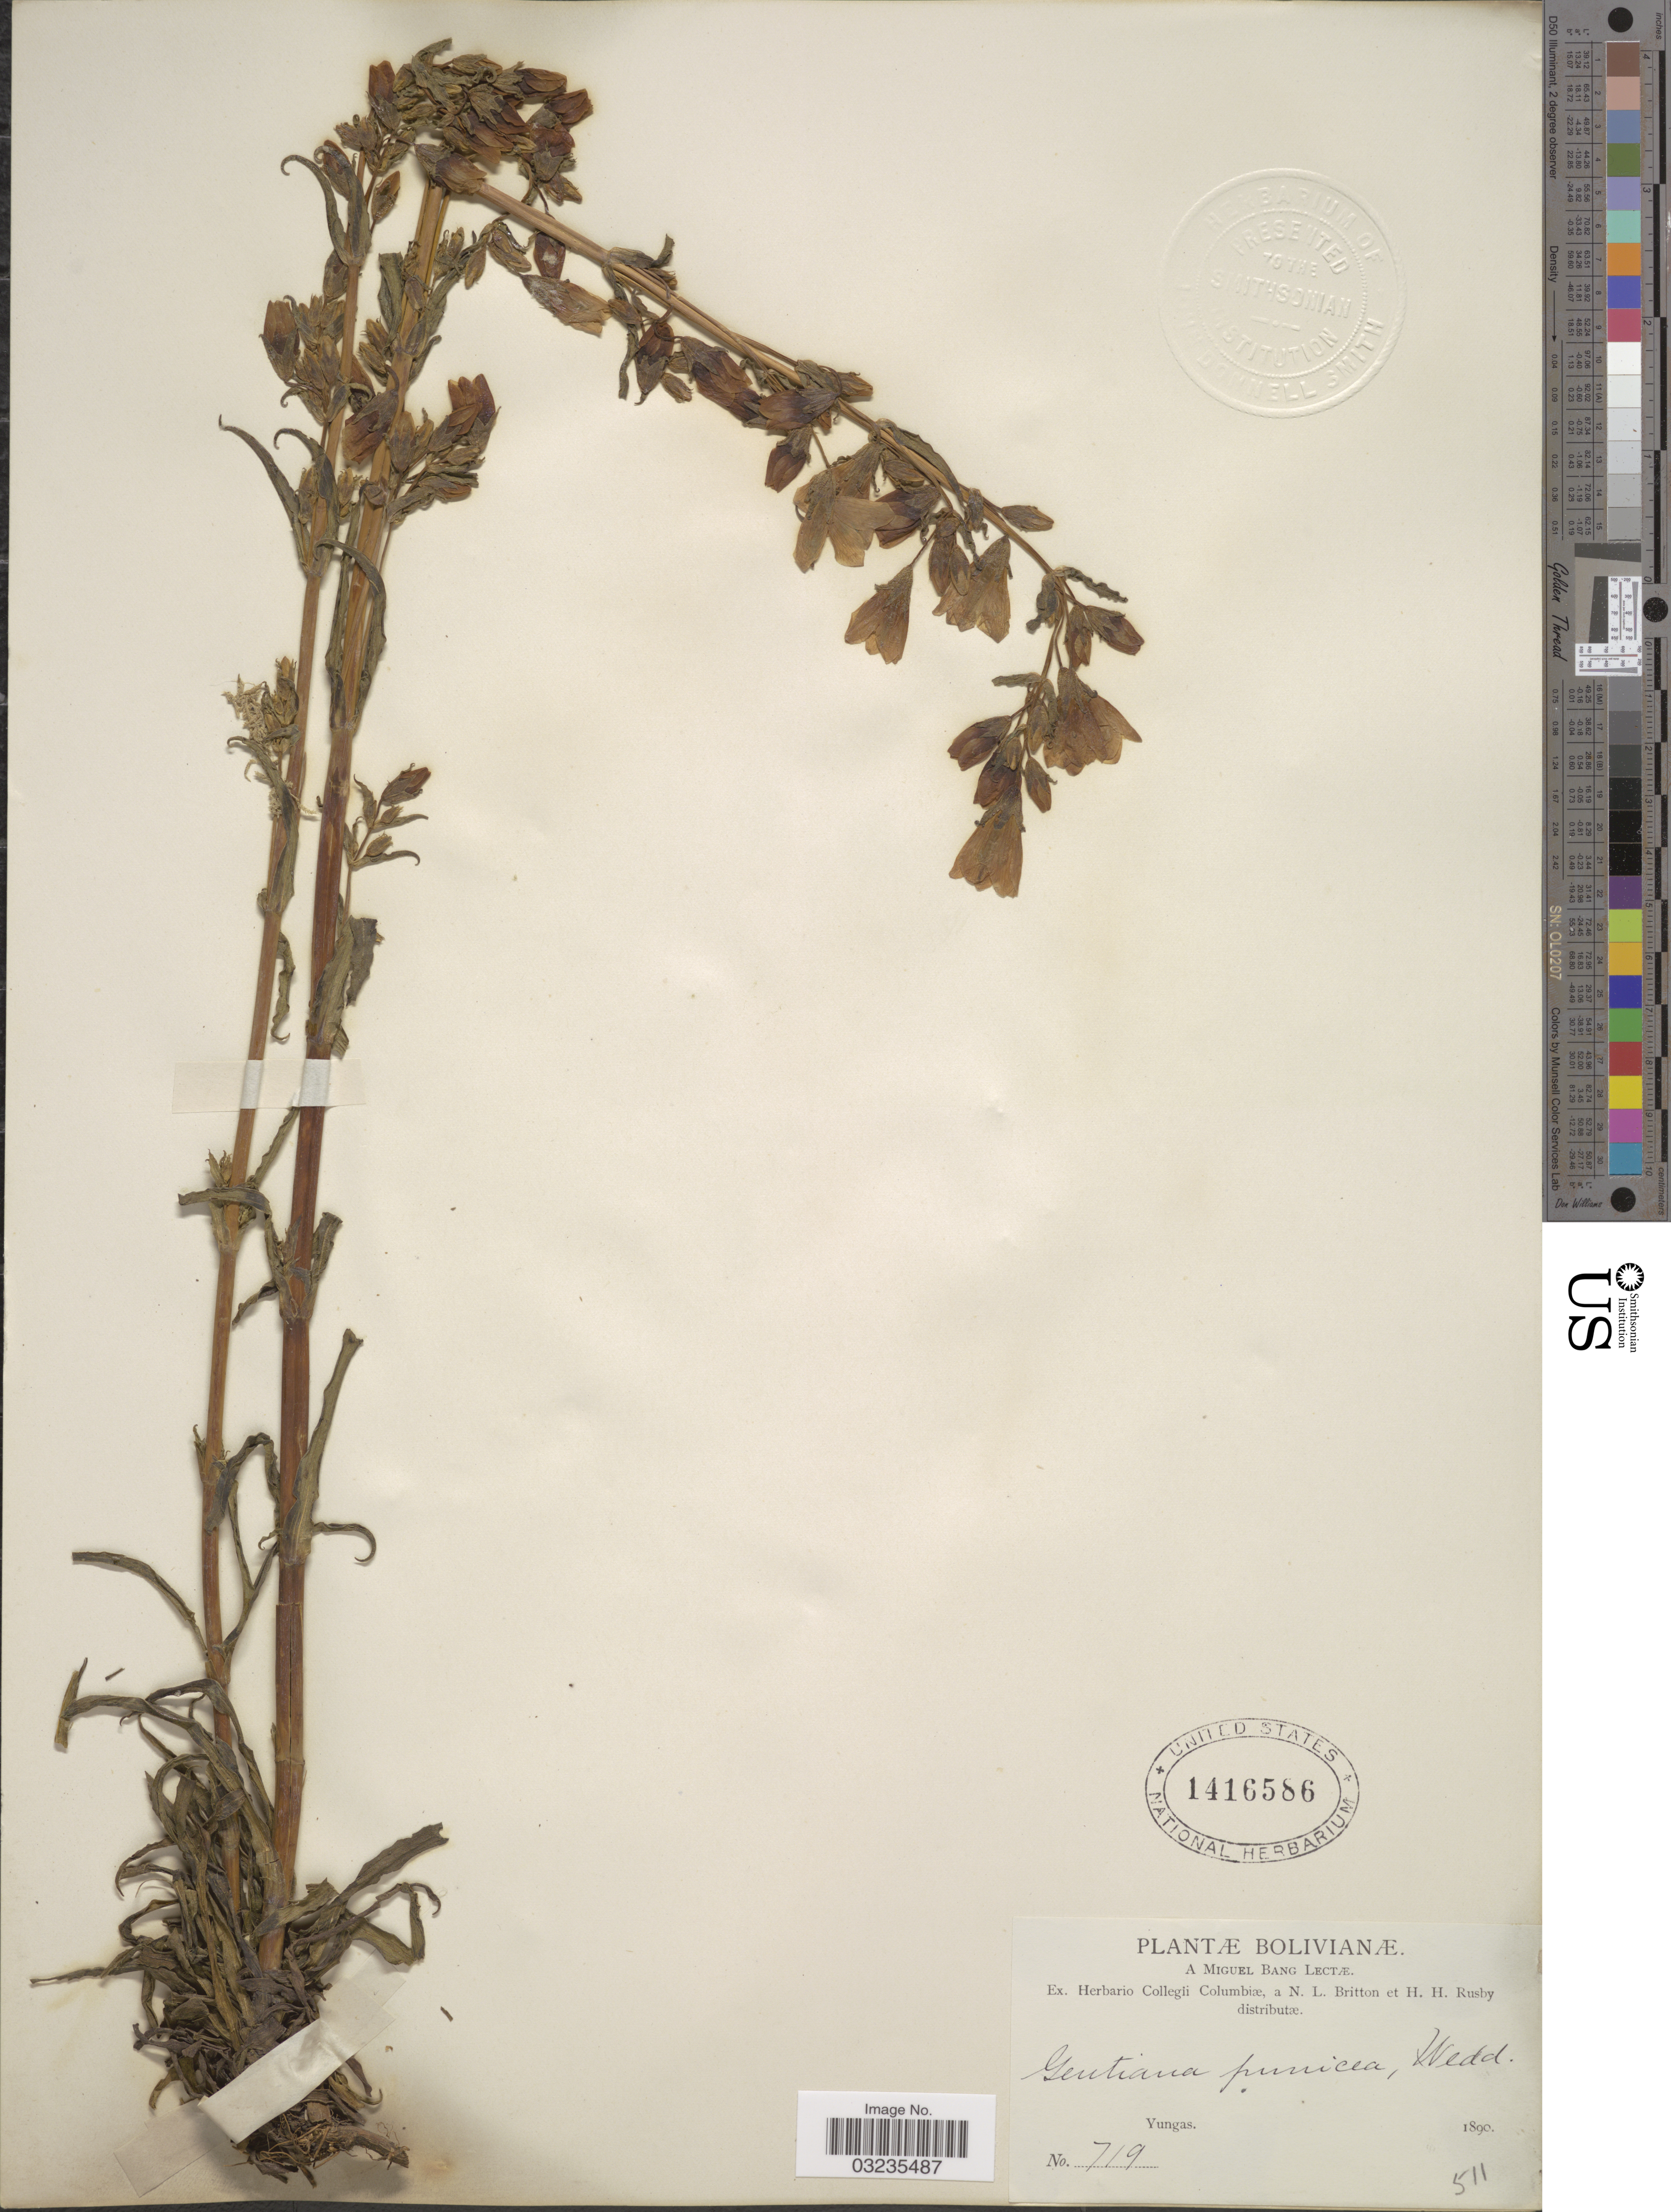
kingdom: Plantae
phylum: Tracheophyta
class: Magnoliopsida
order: Gentianales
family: Gentianaceae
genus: Gentiana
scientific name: Gentiana punicea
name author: Wedd.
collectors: M. Bang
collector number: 719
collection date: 1890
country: Bolivia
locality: Yungas.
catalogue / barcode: US 1416586